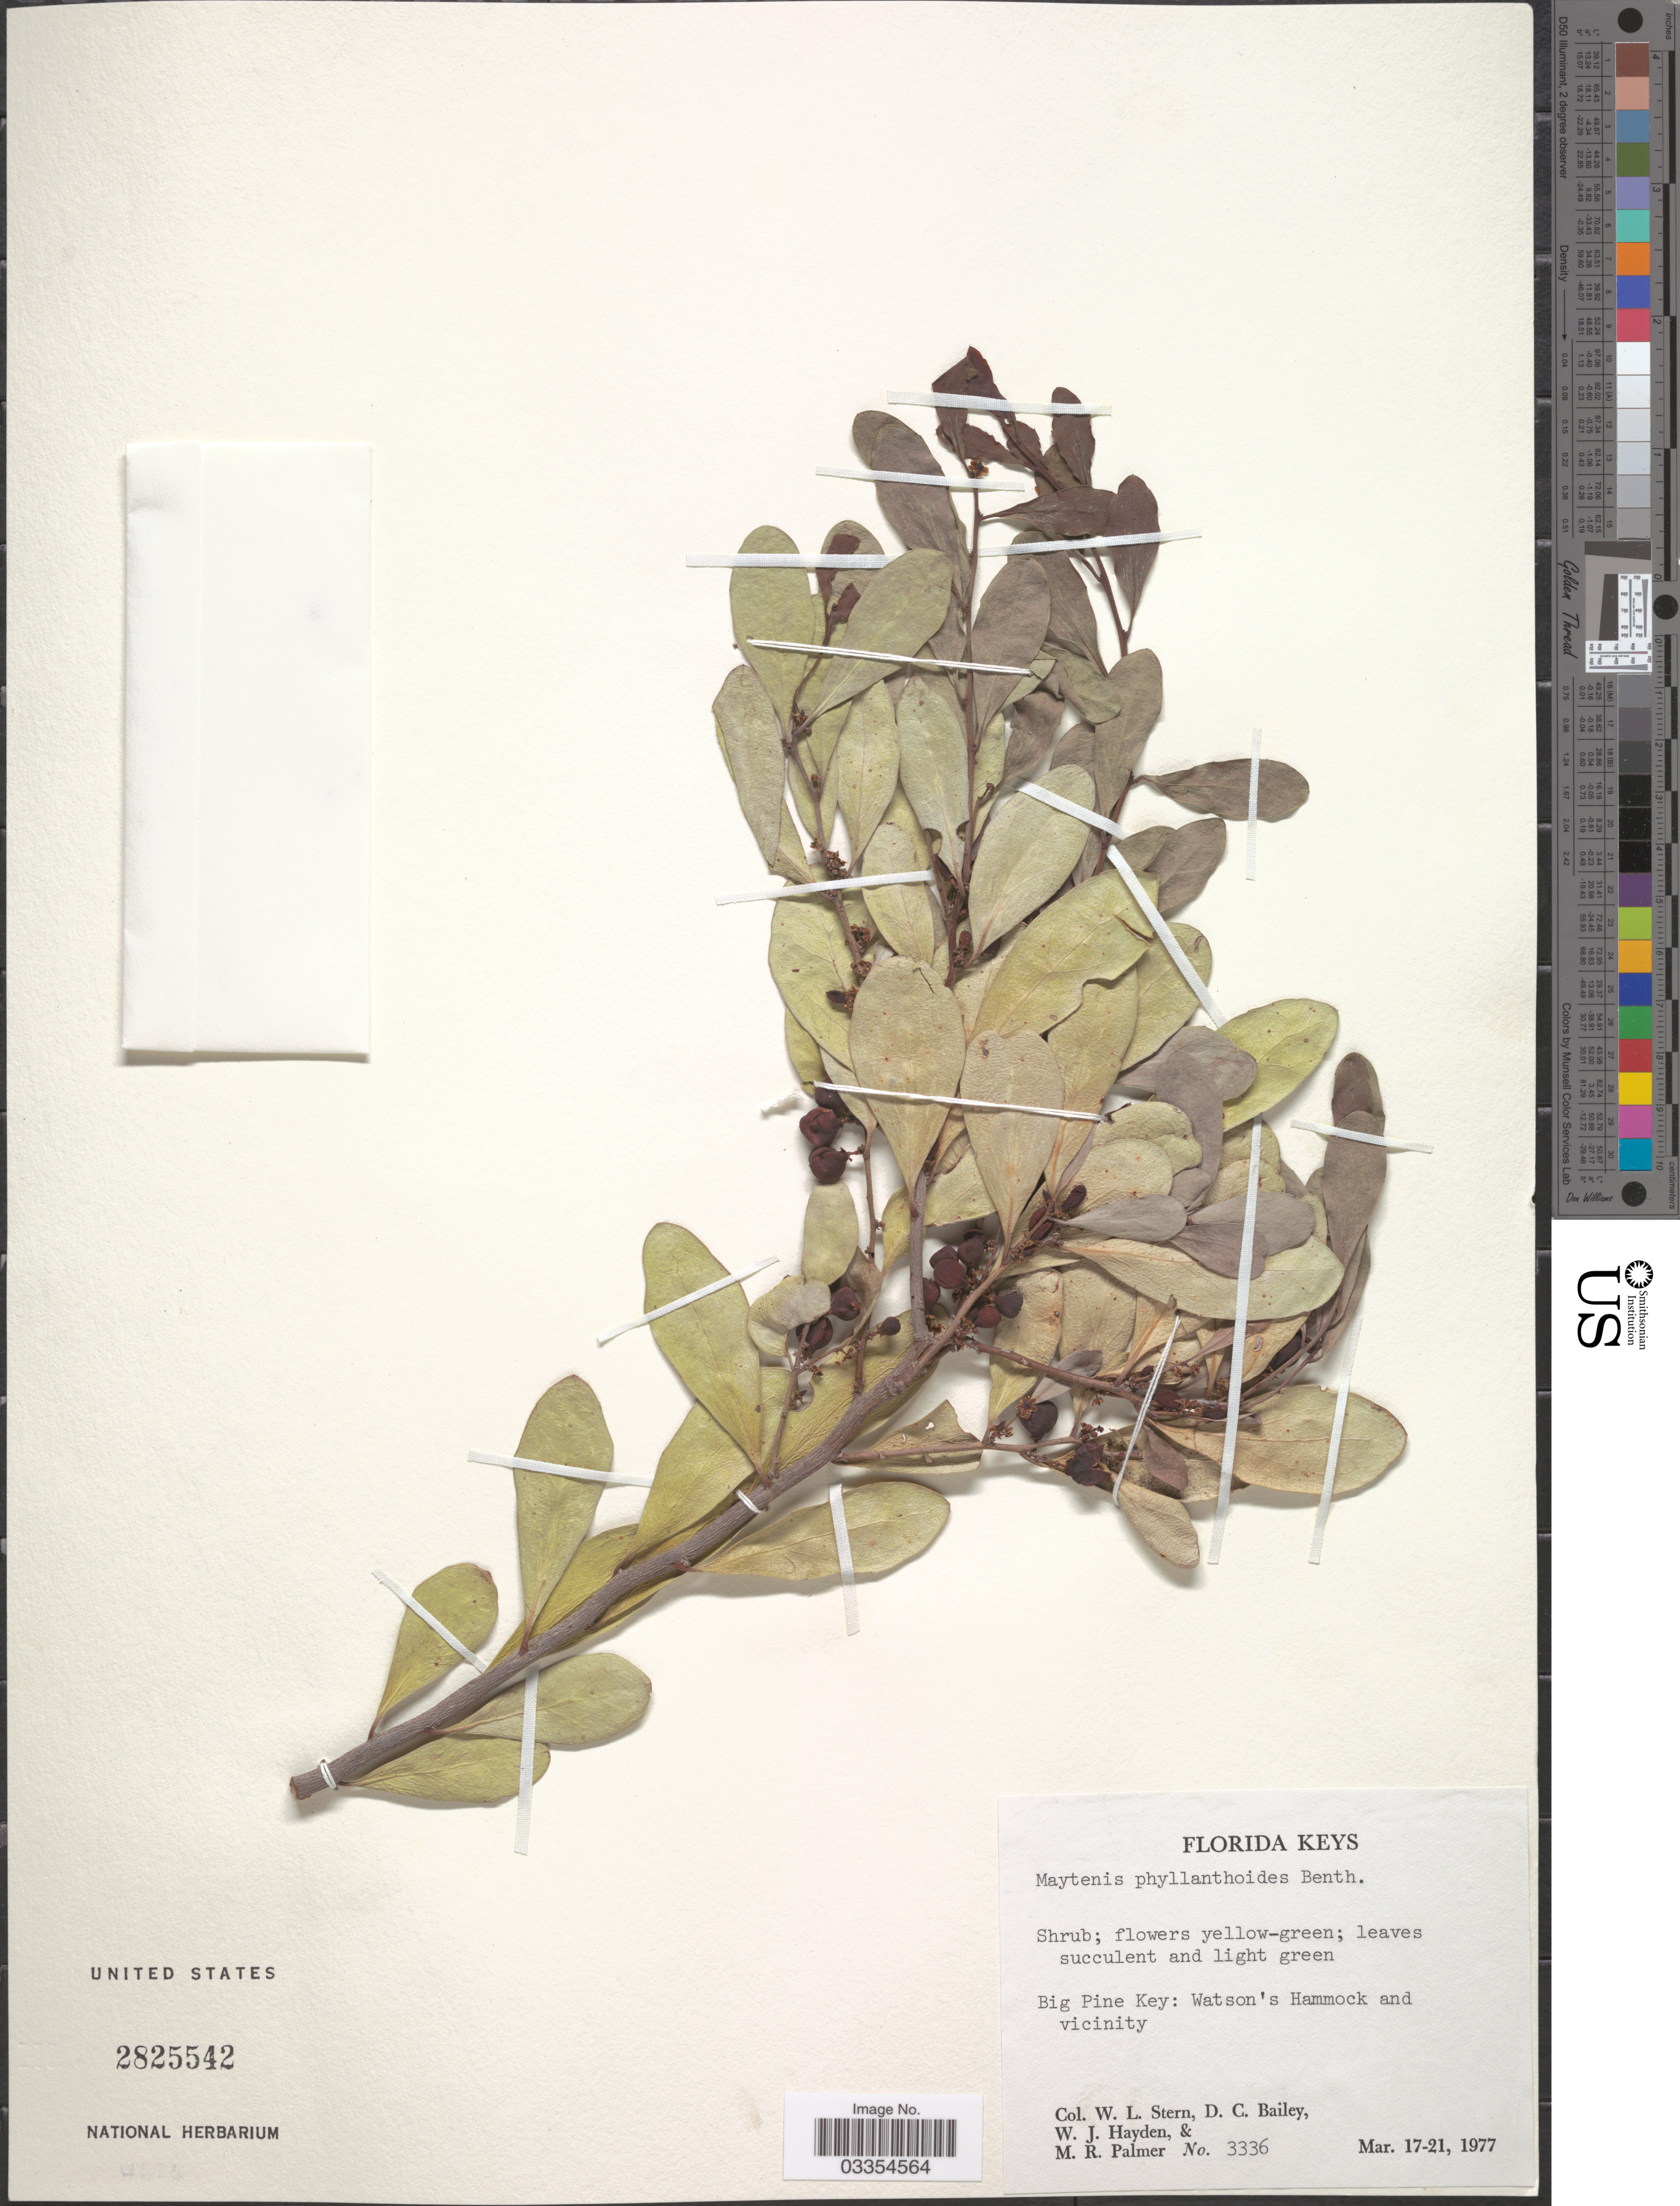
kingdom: Plantae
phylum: Tracheophyta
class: Magnoliopsida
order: Celastrales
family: Celastraceae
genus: Tricerma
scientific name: Tricerma phyllanthoides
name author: (Benth.) Lundell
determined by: Strong, Mark T., (BOT), Smithsonian Institution - National Museum of Natural History (UNITED STATES)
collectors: W. L. Stern, D. C. Bailey, W. Hayden & M. R. Palmer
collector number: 3336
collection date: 1977-03-17/1977-03-21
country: United States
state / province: Florida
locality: Florida Keys, Big Pine Key: Watson's Hammock and vicinity.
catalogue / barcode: US 2825542